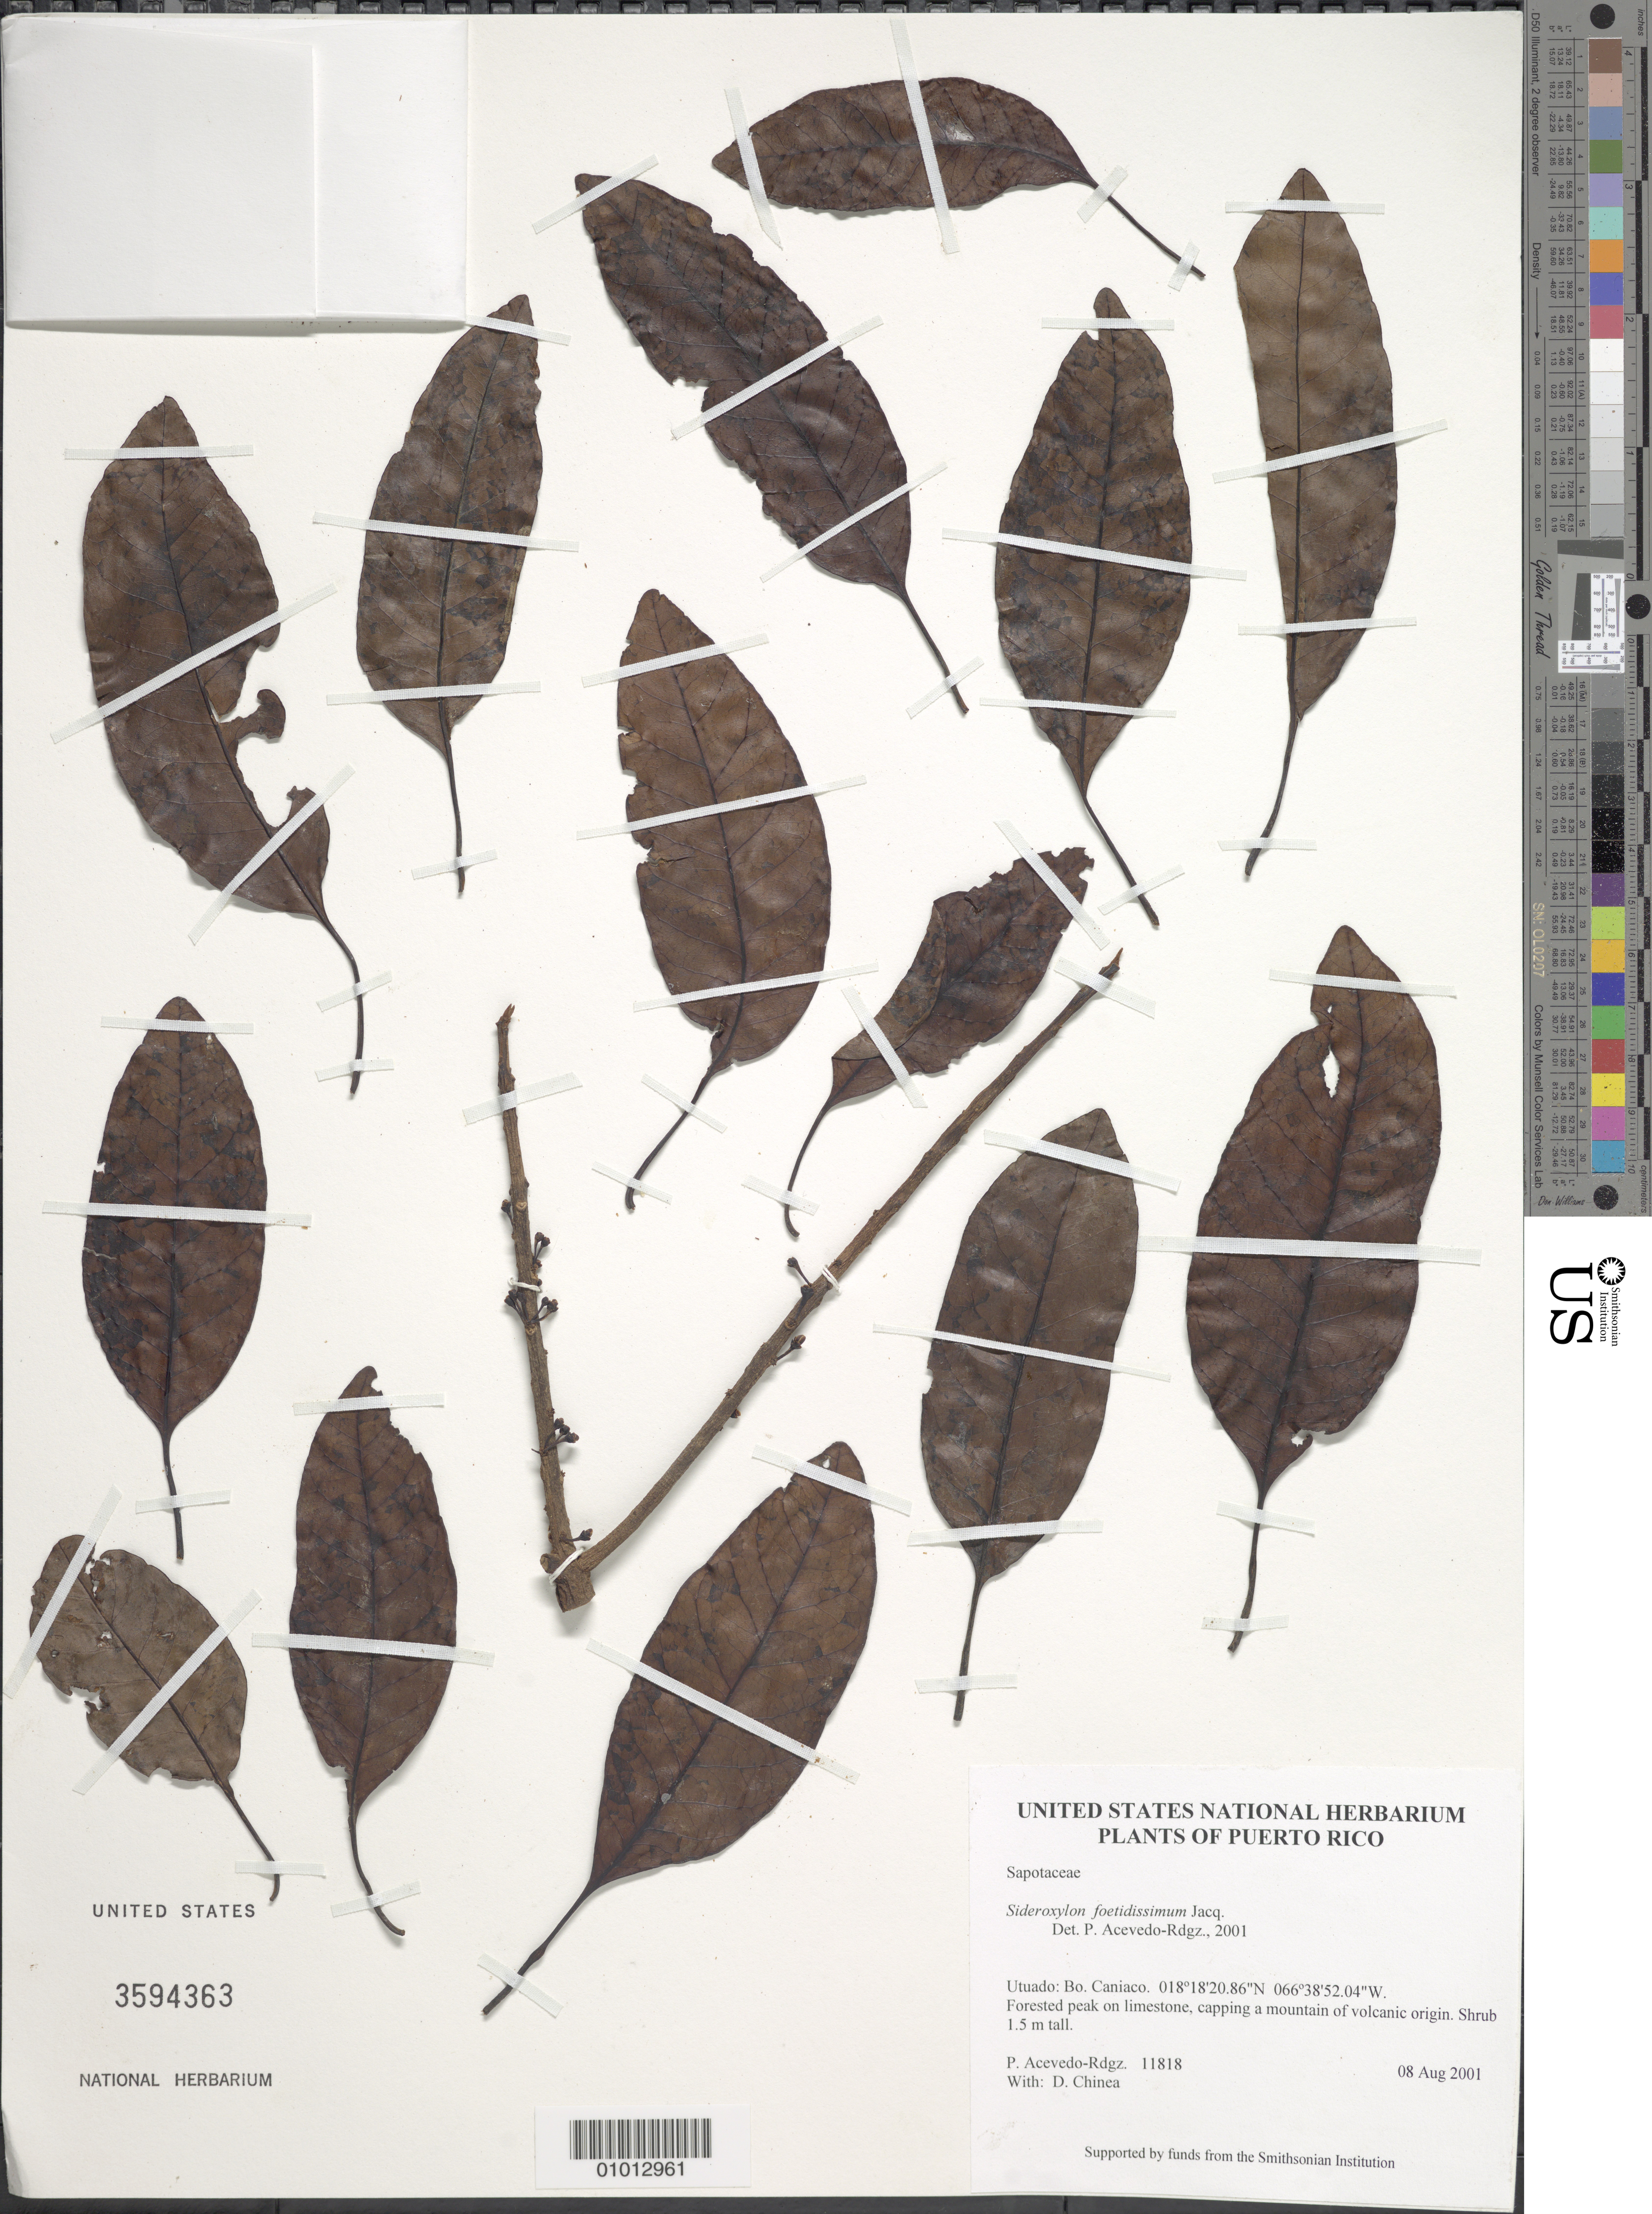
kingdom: Plantae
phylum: Tracheophyta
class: Magnoliopsida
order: Ericales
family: Sapotaceae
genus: Sideroxylon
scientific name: Sideroxylon foetidissimum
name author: Jacq.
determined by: Acevedo-Rodríguez, P., (BOT), Smithsonian Institution - National Museum of Natural History (UNITED STATES)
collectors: P. Acevedo-Rodr. & D. Chinea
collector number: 11818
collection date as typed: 08 Aug 2001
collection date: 2001-08-08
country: Puerto Rico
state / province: Utuado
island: Puerto Rico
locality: Utuado: Bo. Caniaco.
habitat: Forested peak on limestone, capping a mountain of volcanic origin.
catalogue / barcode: US 3594363